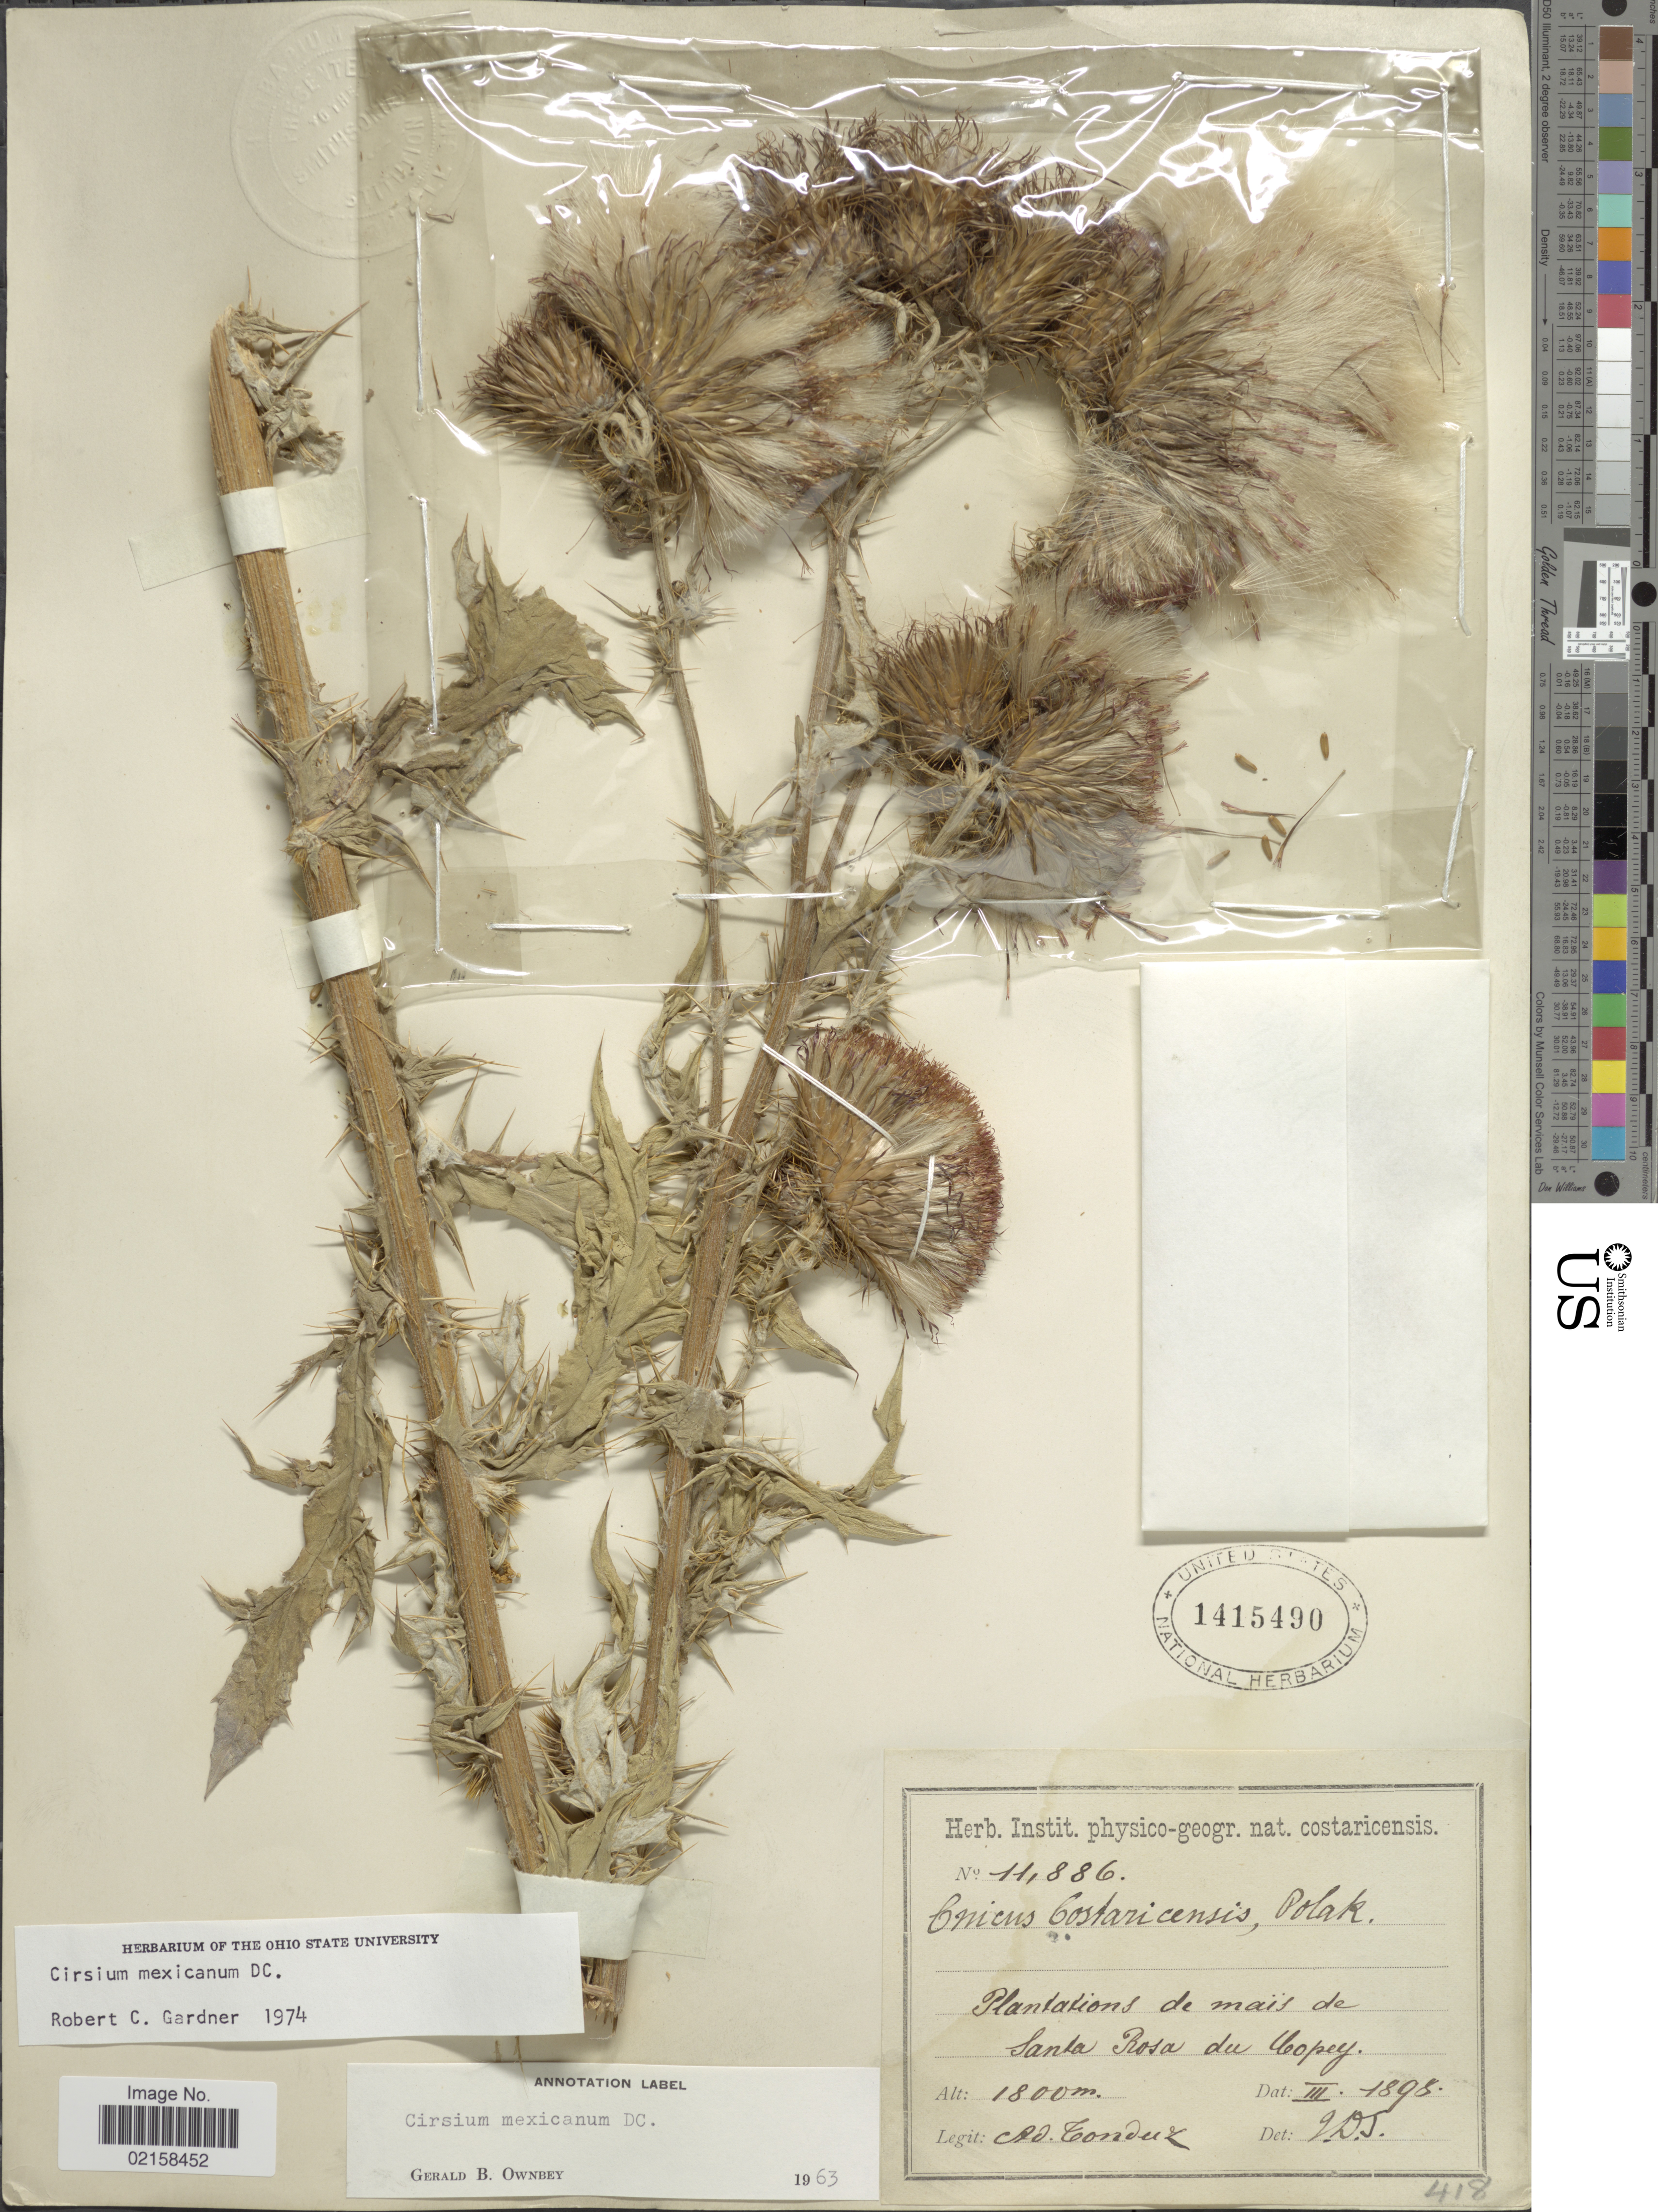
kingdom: Plantae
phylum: Tracheophyta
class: Magnoliopsida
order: Asterales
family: Asteraceae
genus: Cirsium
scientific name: Cirsium mexicanum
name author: DC.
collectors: A. Tonduz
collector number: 11886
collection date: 1898-03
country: Guatemala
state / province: Santa Rosa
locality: Plantations de mais de Santa Rose du Copey.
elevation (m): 1800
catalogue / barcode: US 1415490